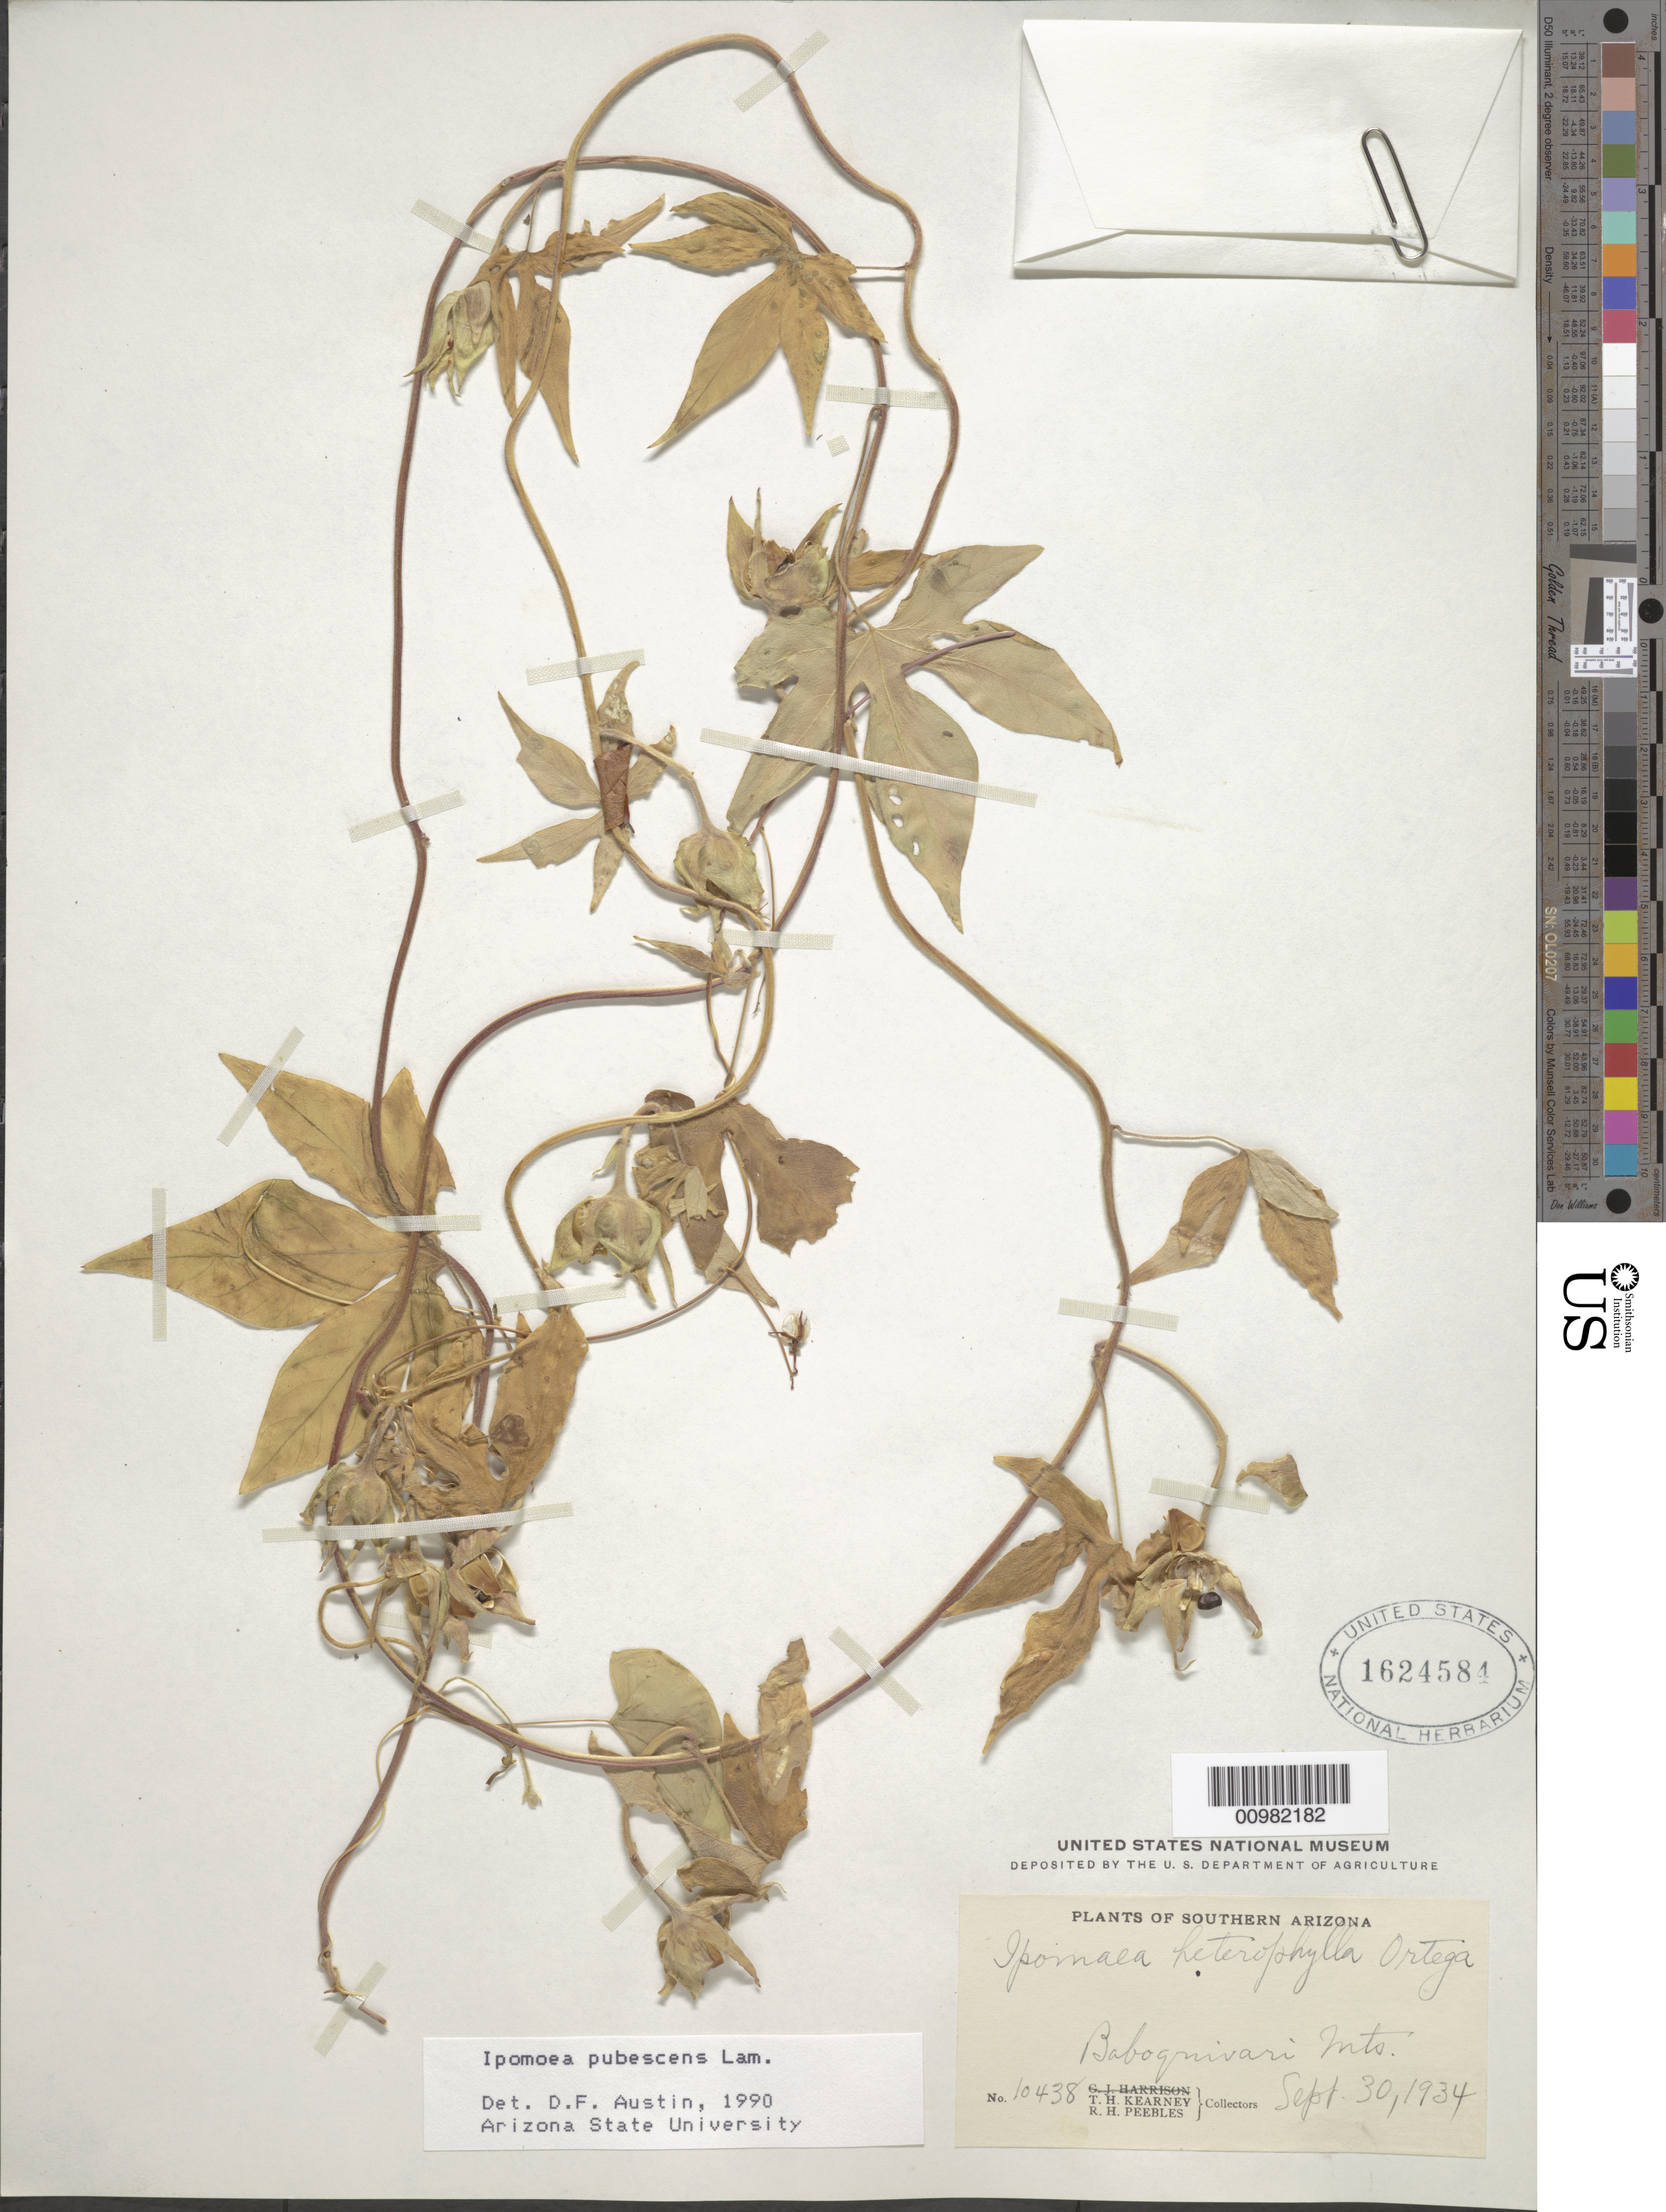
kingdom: Plantae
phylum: Tracheophyta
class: Magnoliopsida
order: Solanales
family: Convolvulaceae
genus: Ipomoea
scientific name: Ipomoea pubescens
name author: Lam.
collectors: T. H. Kearney & R. H. Peebles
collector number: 10438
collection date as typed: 30 Sep 1934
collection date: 1934-09-30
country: United States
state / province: Arizona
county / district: Pima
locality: Baboquivari Mountains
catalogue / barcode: US 1624584